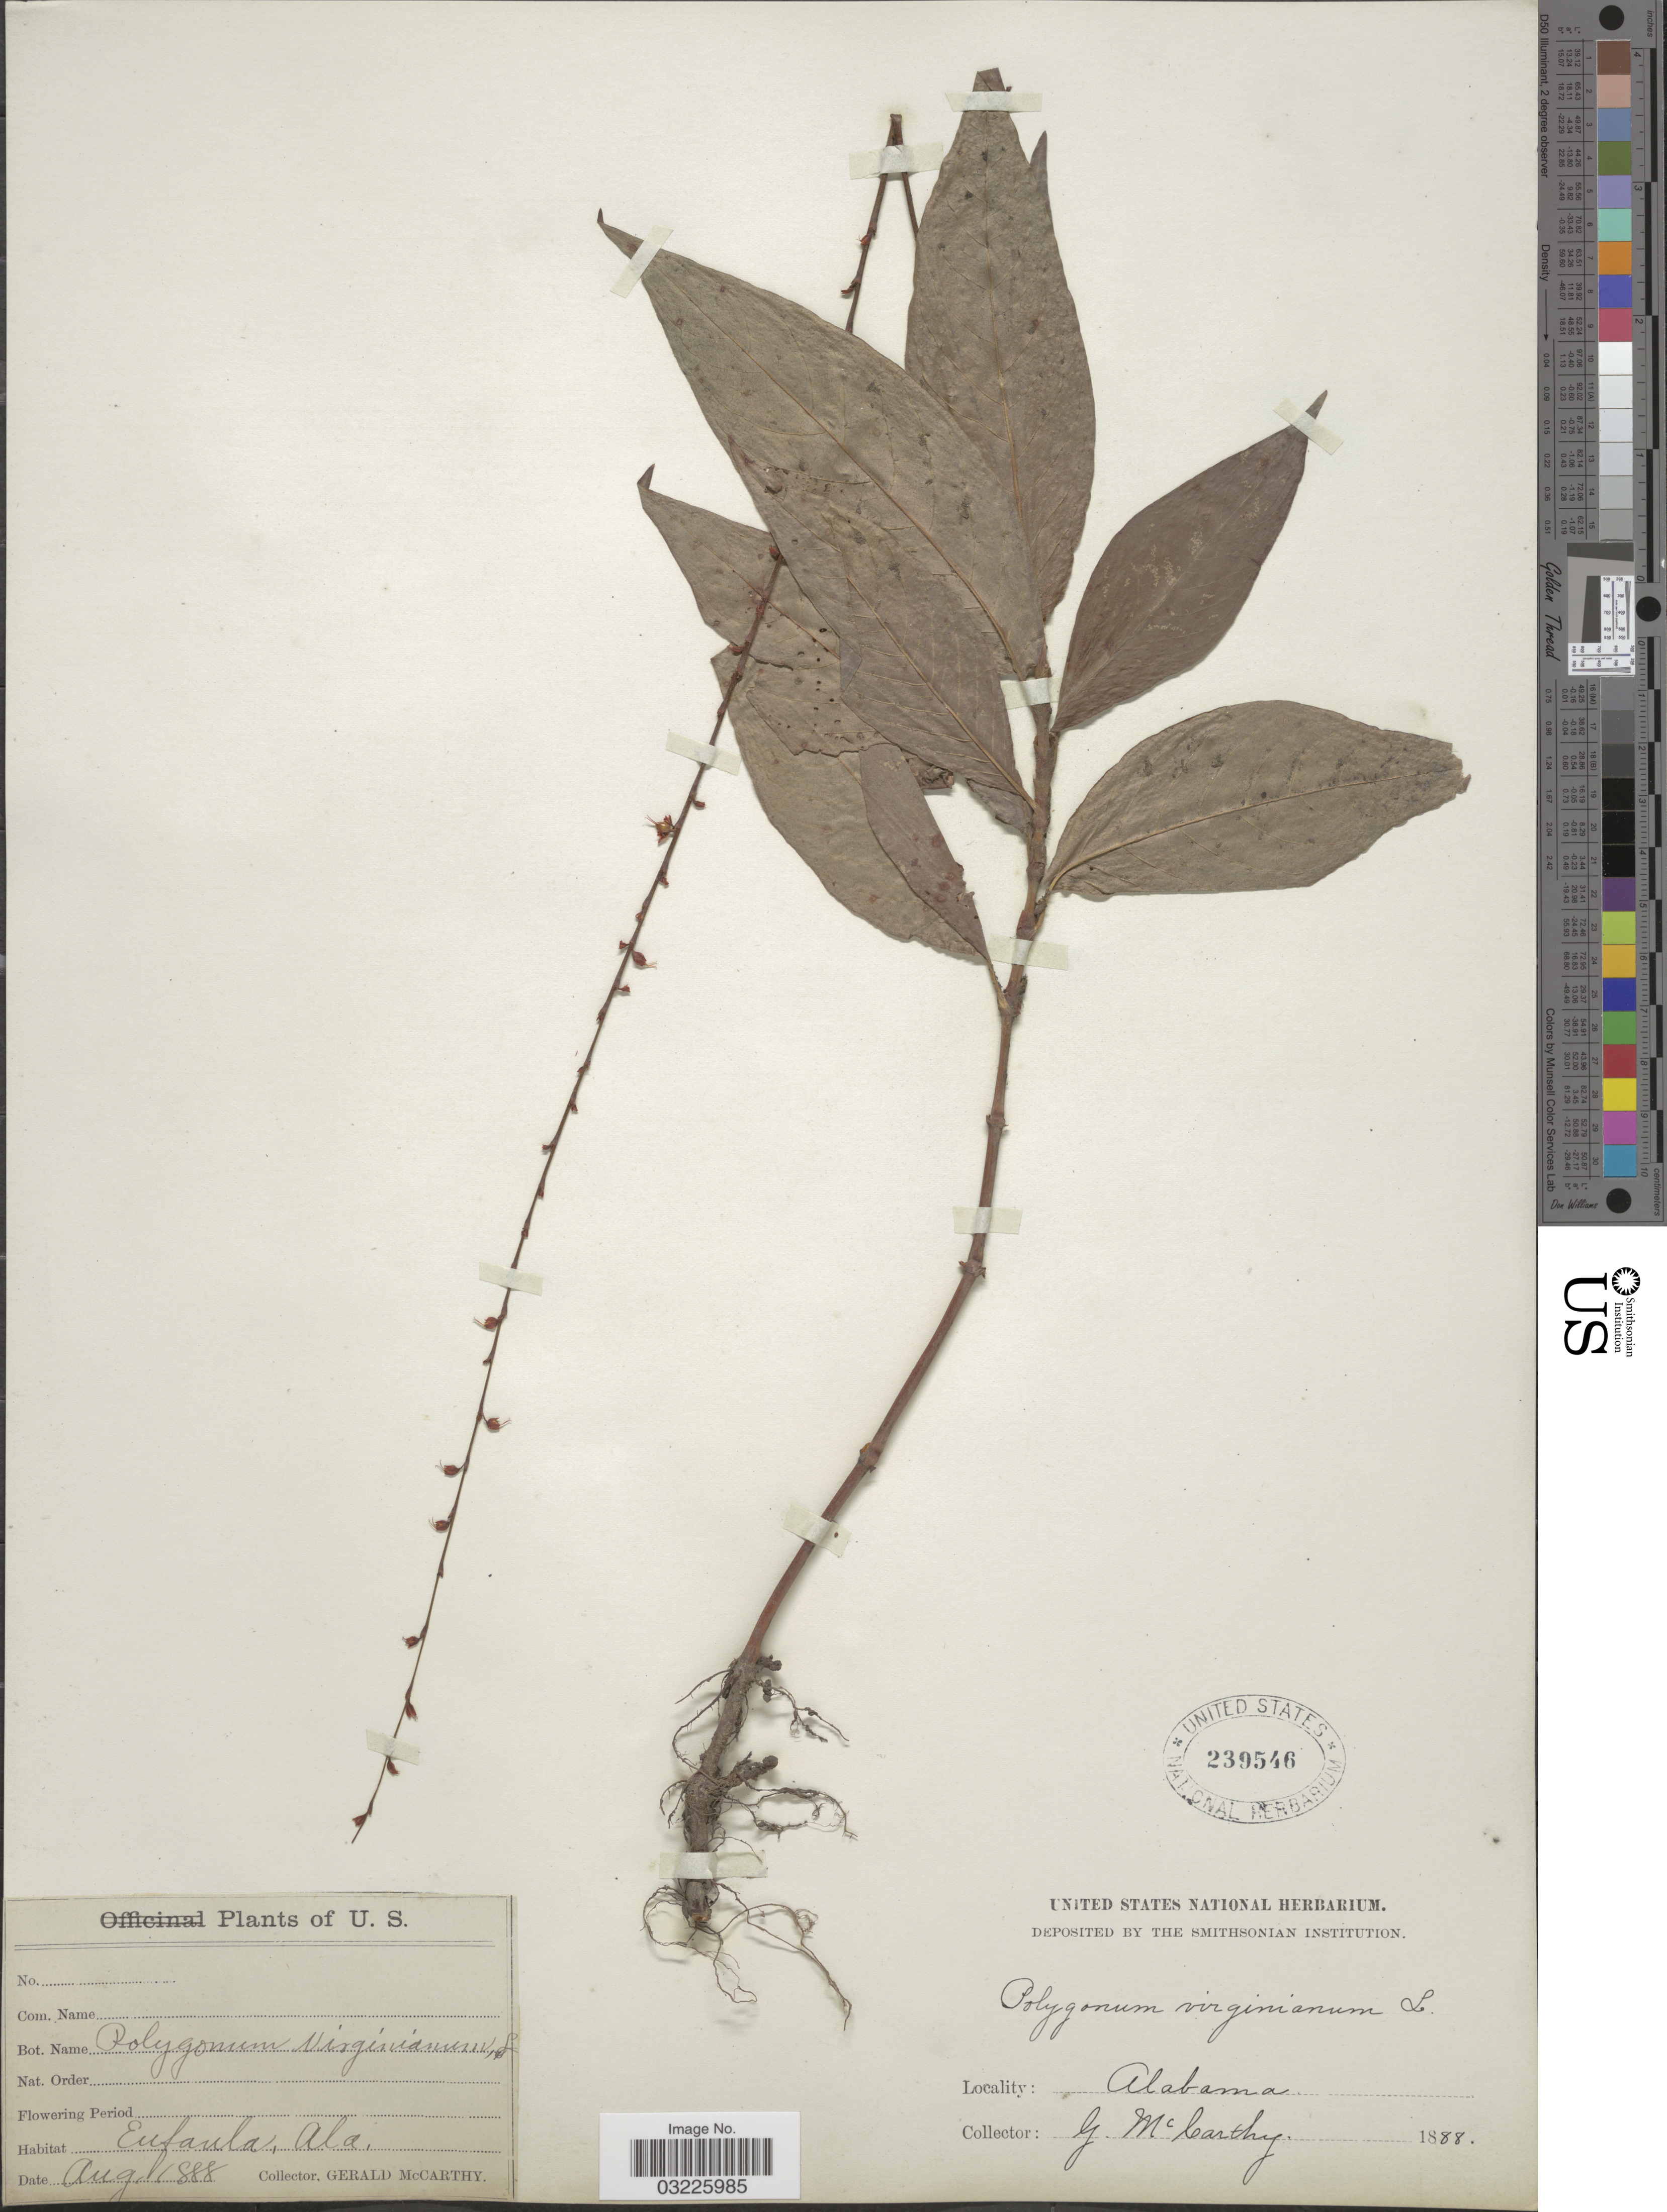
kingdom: Plantae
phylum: Tracheophyta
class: Magnoliopsida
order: Caryophyllales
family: Polygonaceae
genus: Persicaria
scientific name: Persicaria virginiana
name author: (L.) Gaertn.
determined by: Atha, D. E.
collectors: G. McCarthy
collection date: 1888-08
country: United States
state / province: Alabama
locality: Eufaula.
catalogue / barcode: US 239546